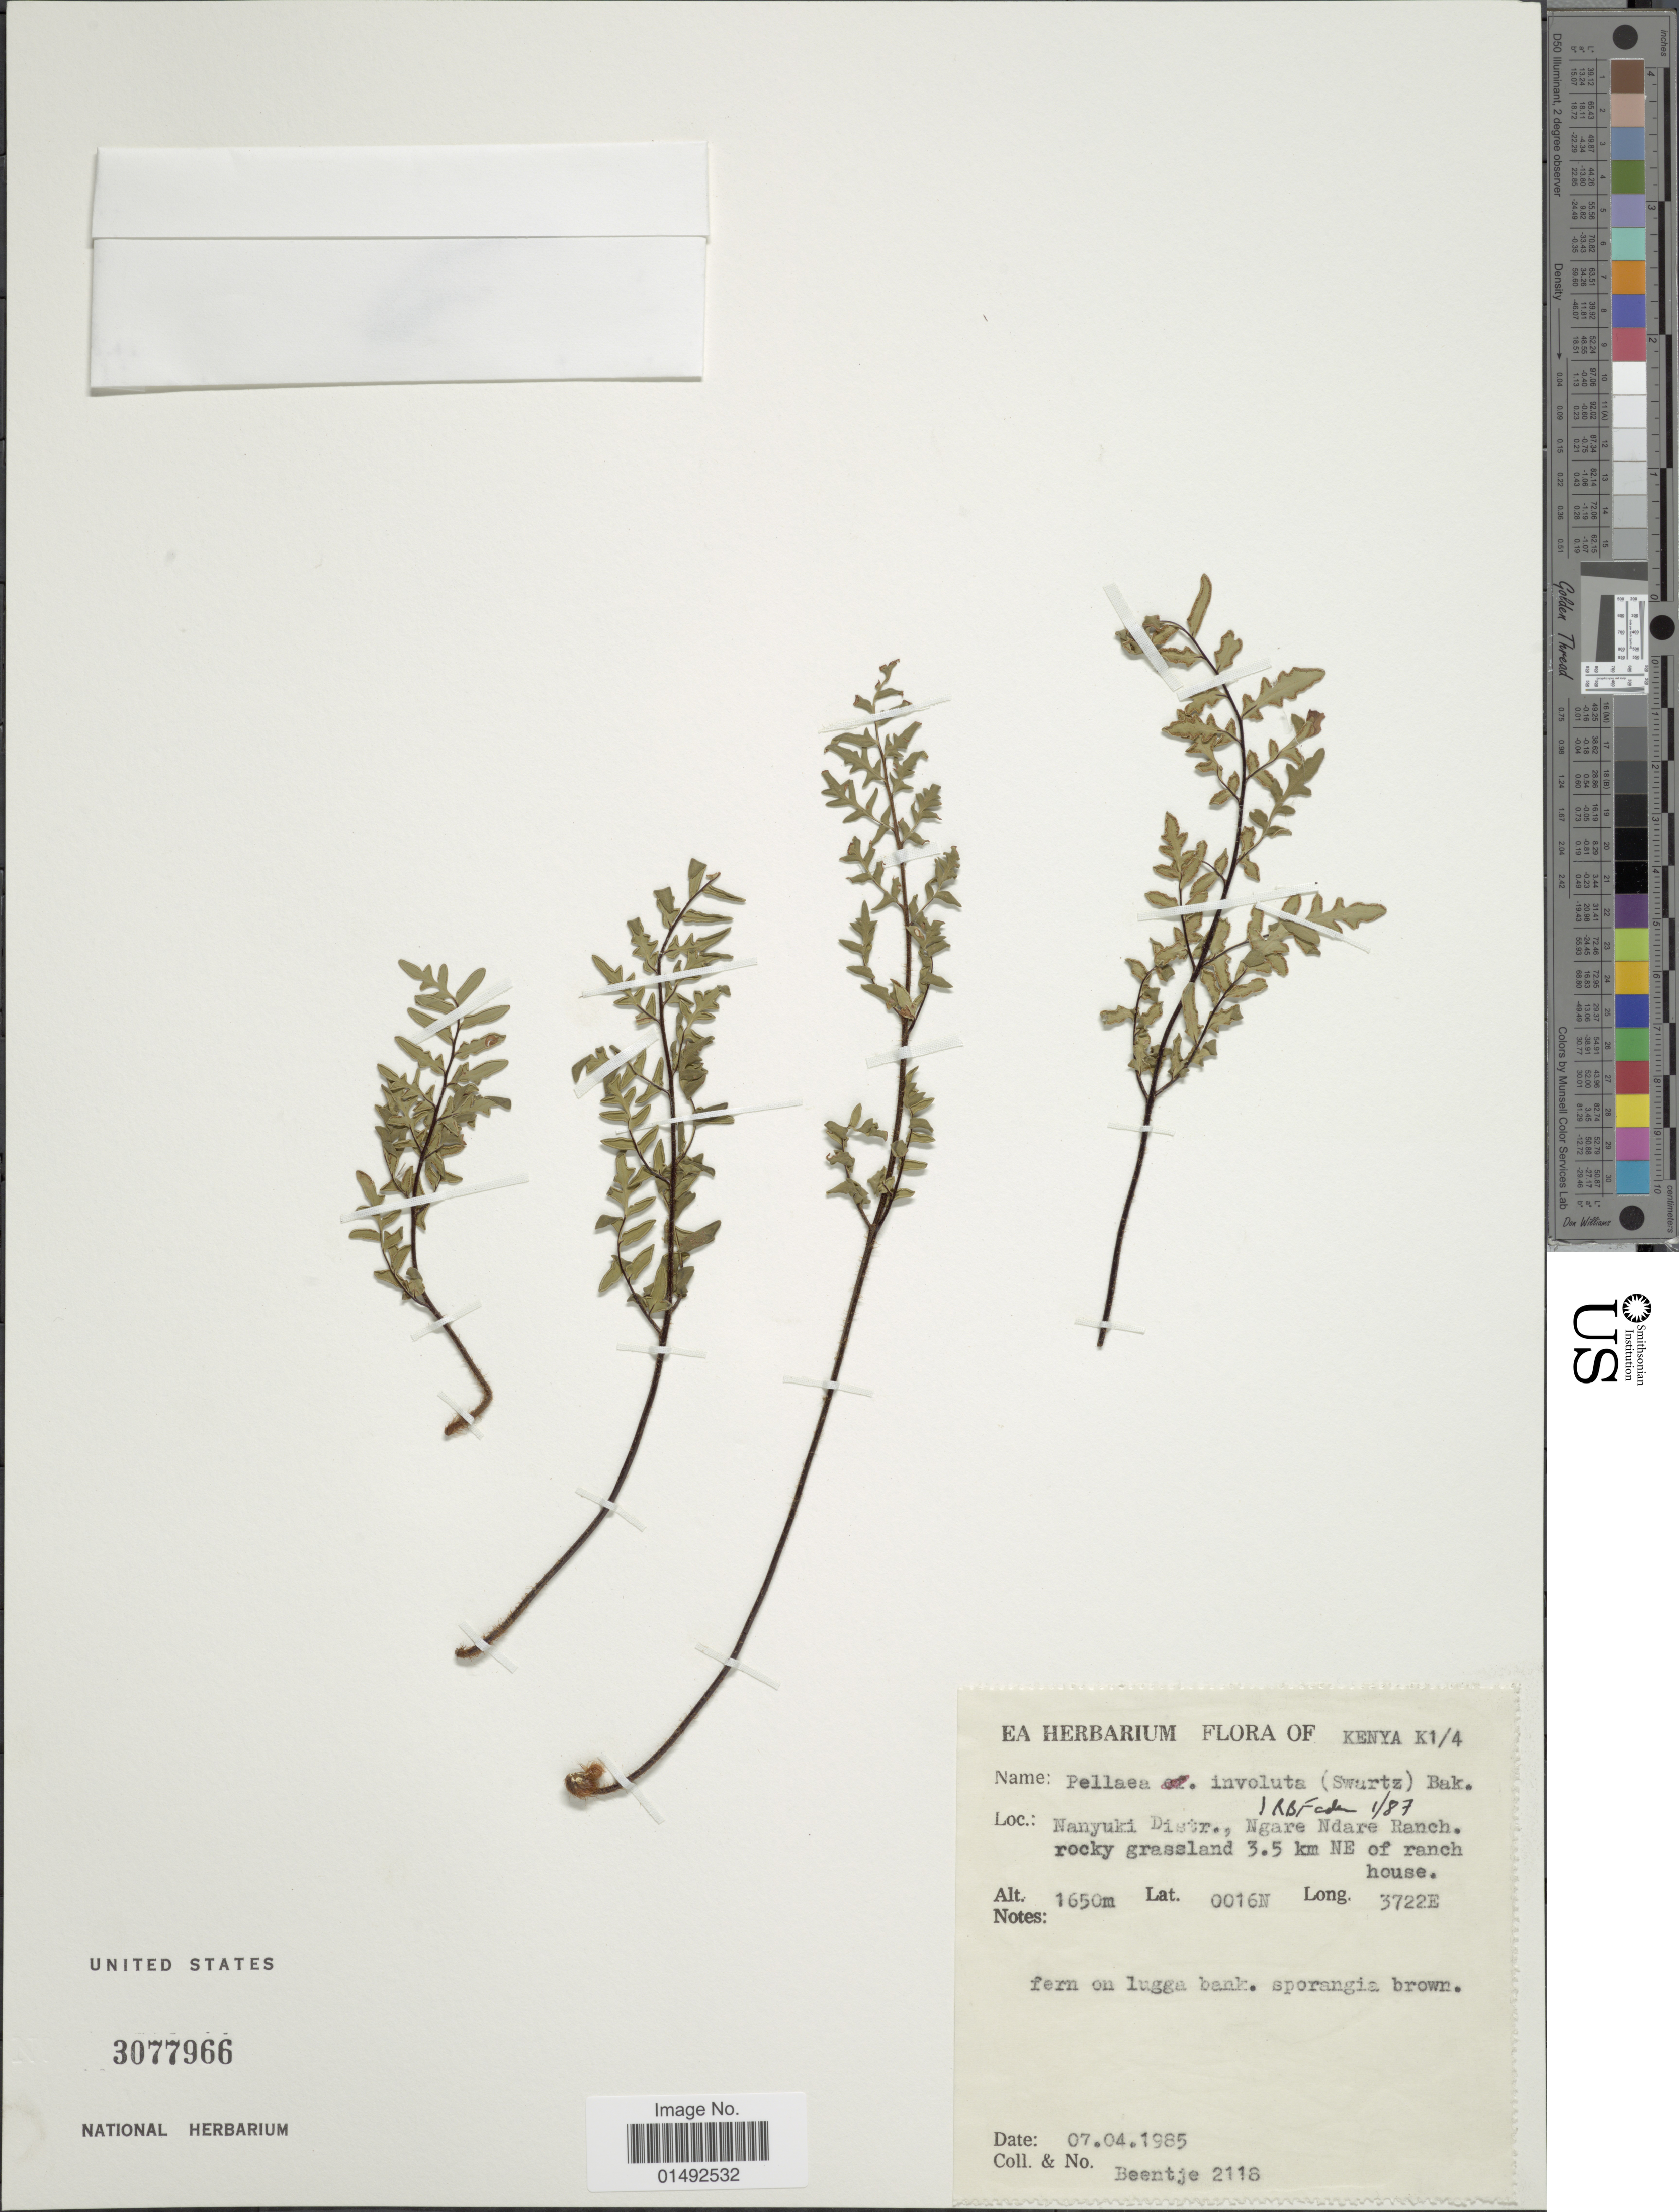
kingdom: Plantae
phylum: Tracheophyta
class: Polypodiopsida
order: Polypodiales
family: Pteridaceae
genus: Pellaea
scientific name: Pellaea involuta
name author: (Sw.) Baker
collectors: -- Beentje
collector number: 2116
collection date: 1985-04-07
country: Kenya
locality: K1/4, Nanyuki Distr., Ngare Ndare Ranch. rocky grassland 3.5 km NE of ranch house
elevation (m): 1650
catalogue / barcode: US 3077966